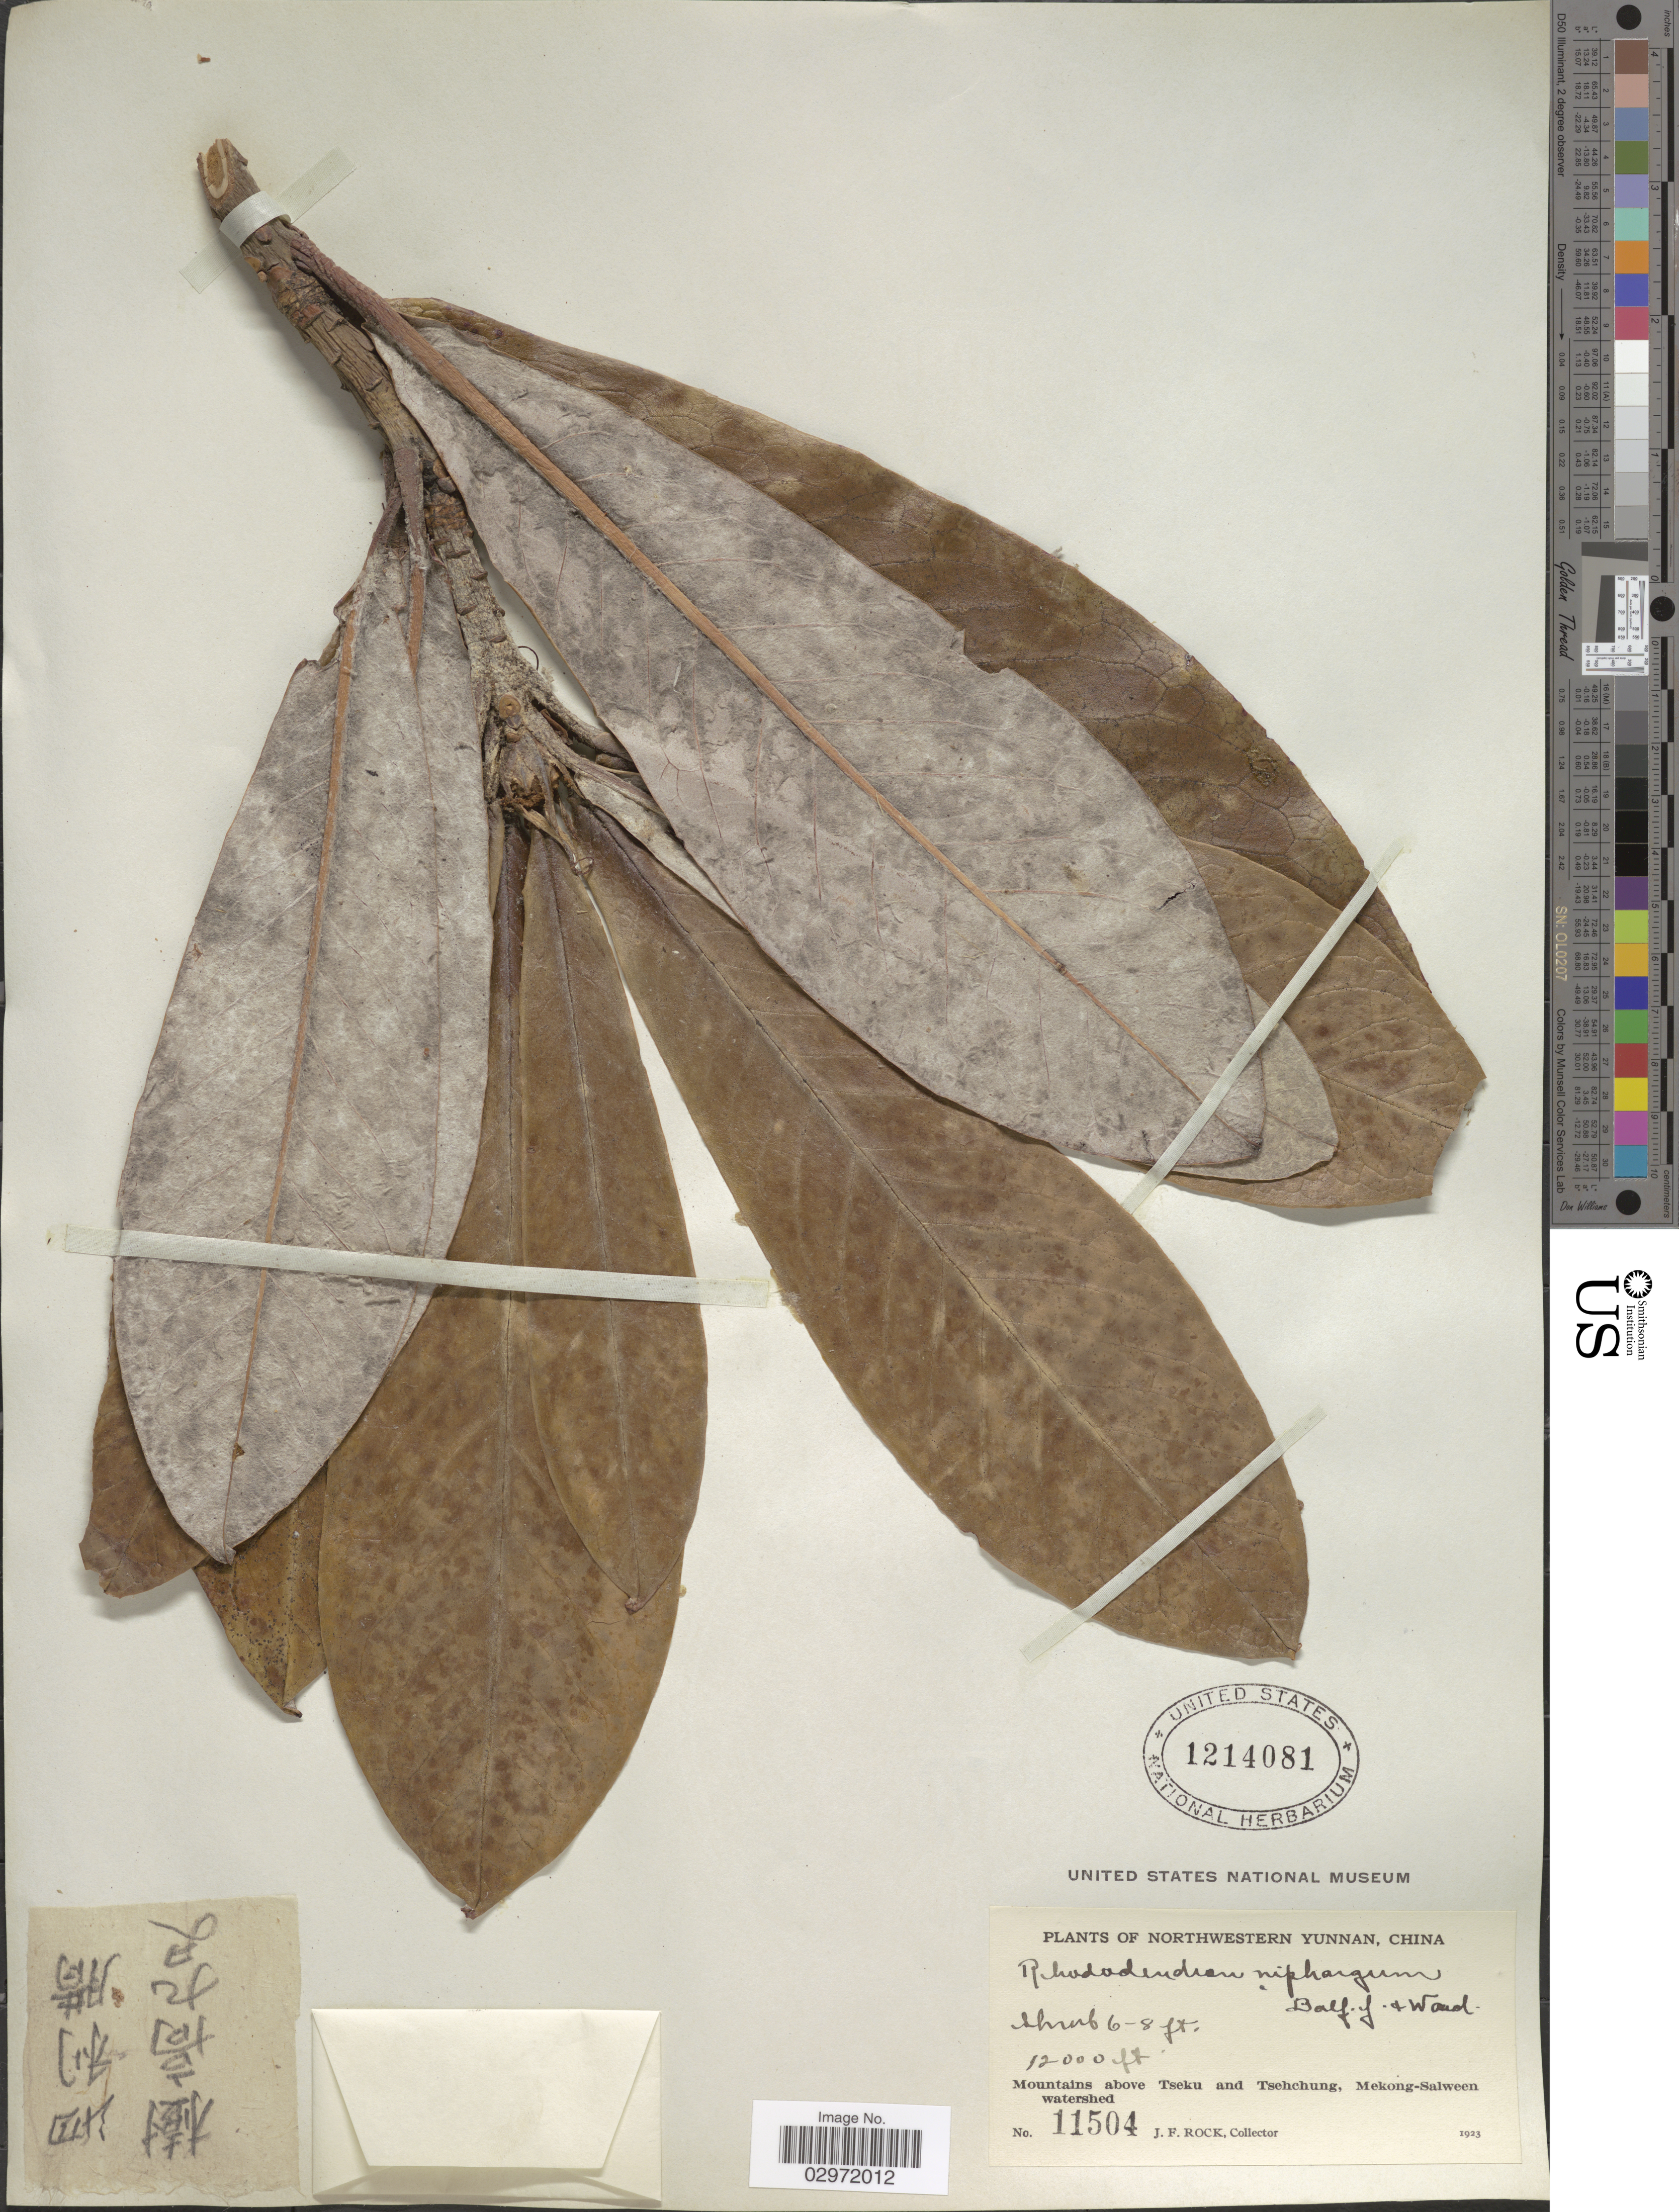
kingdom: Plantae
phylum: Tracheophyta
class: Magnoliopsida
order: Ericales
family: Ericaceae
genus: Rhododendron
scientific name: Rhododendron niphargum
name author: Balf. f. & Kingdon-Ward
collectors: J. Rock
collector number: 11504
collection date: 1923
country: China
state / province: Yunnan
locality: Northwestern Yunnan, Mountains above Tseku and Tsehchung, Mekong-Salween watershed.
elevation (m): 3658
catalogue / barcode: US 1214081